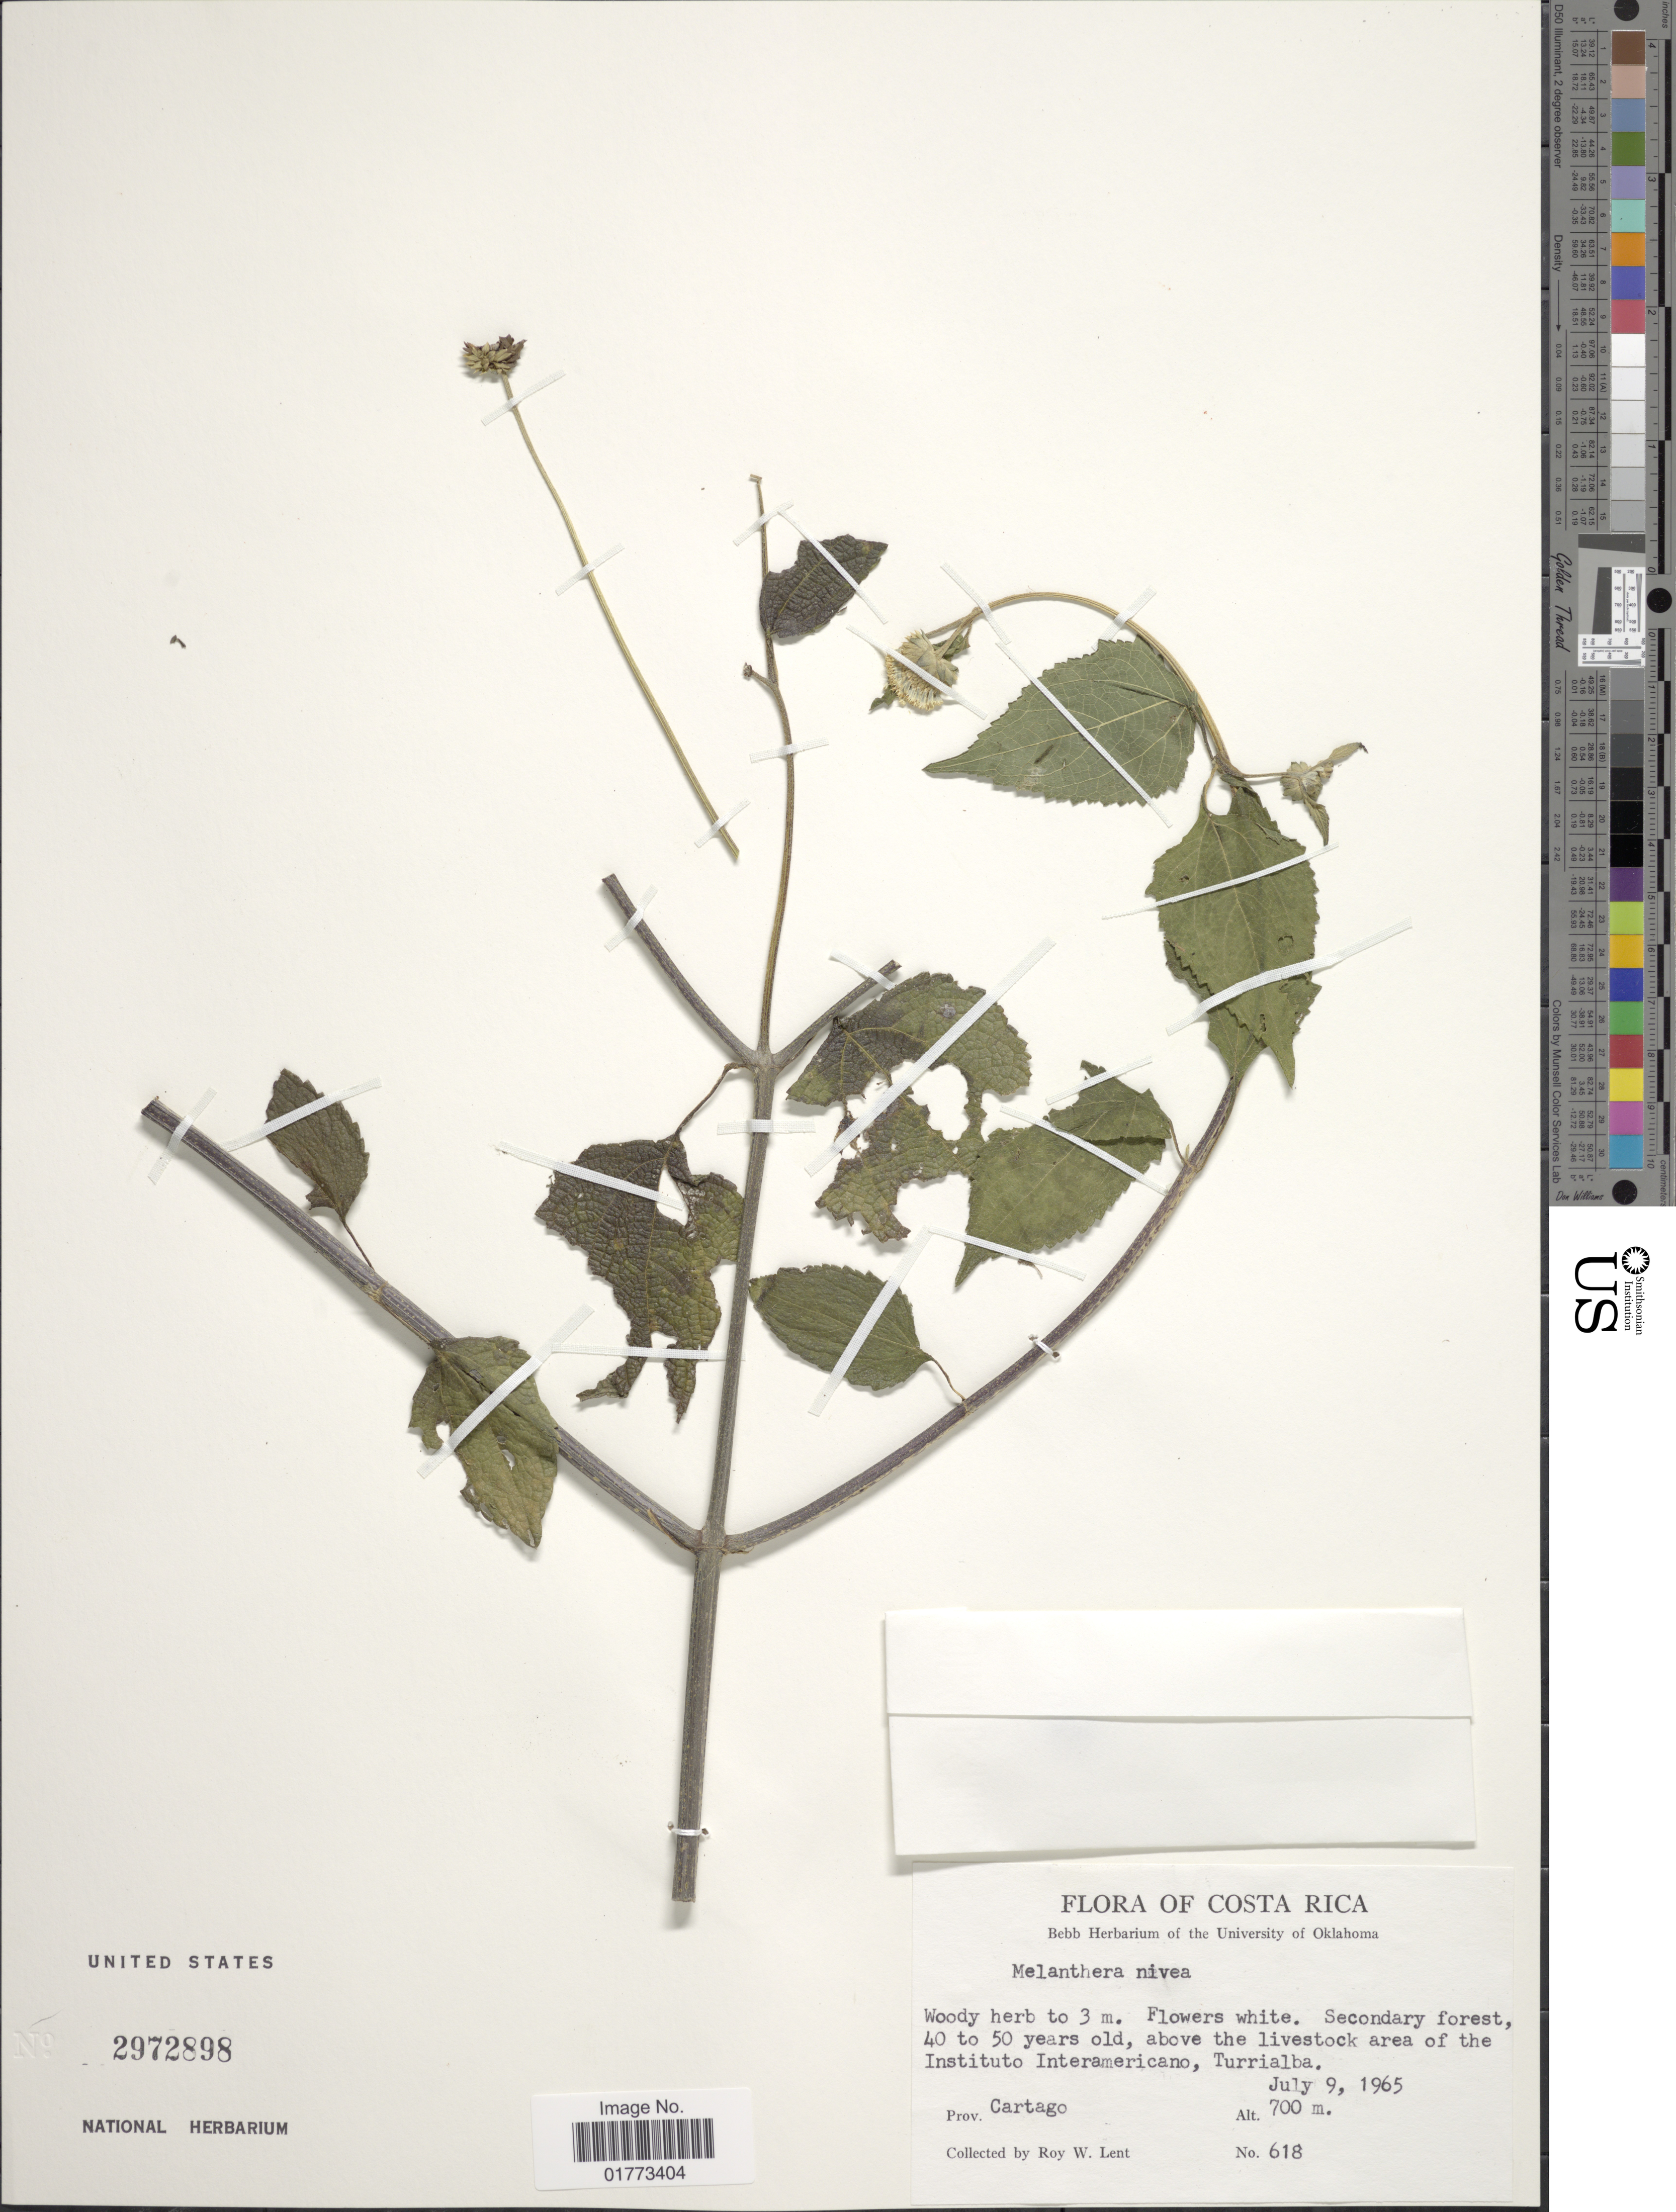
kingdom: Plantae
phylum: Tracheophyta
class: Magnoliopsida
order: Asterales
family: Asteraceae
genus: Melanthera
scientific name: Melanthera nivea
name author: (L.) Small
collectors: R. W. Lent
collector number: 618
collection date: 1965-07-09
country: Costa Rica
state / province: Cartago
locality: Above the livestock area of the Instituto Interamericano, Turrialba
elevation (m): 700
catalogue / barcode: US 2972898